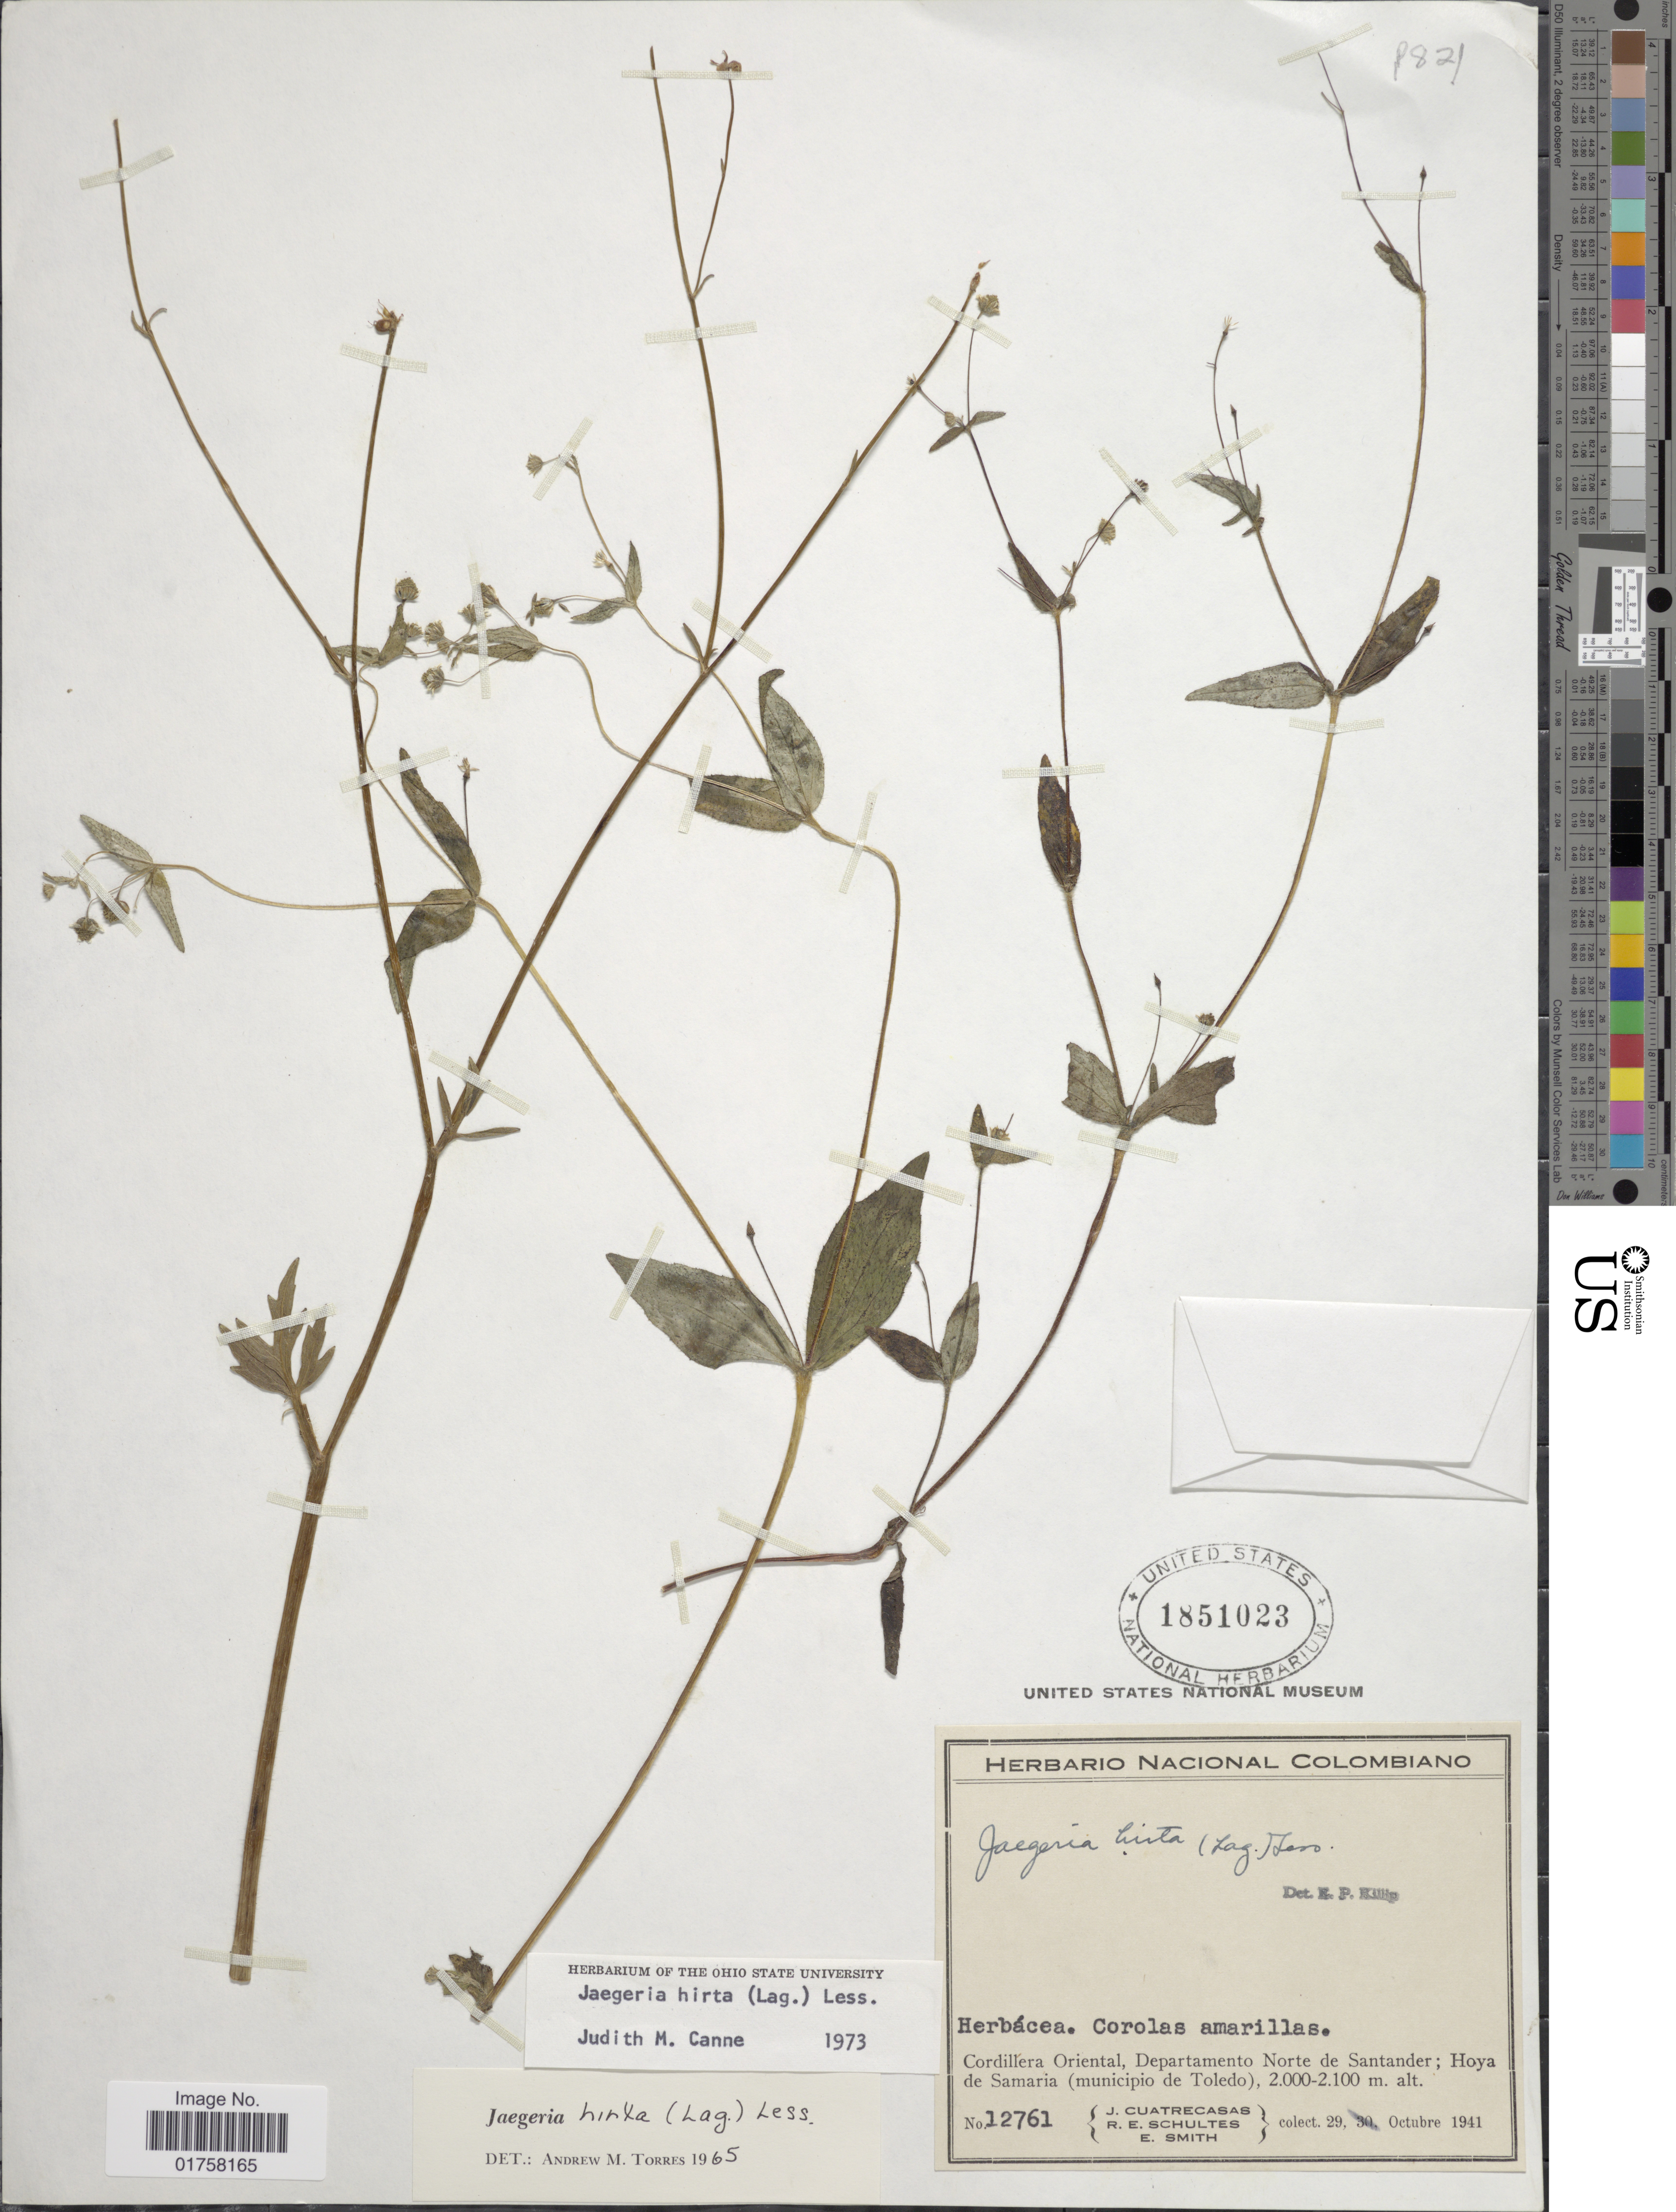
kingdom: Plantae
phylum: Tracheophyta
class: Magnoliopsida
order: Asterales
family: Asteraceae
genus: Jaegeria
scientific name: Jaegeria hirta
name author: (Lag.) Less.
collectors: J. Cuatrecasas, R. E. Schultes & C. E. Smith Jr.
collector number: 12761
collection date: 1941-10-29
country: Colombia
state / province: Norte de Santander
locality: Cordillera Oriental, Hoya de Samaria (municipio de Toledo)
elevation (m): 2000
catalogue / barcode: US 1851023